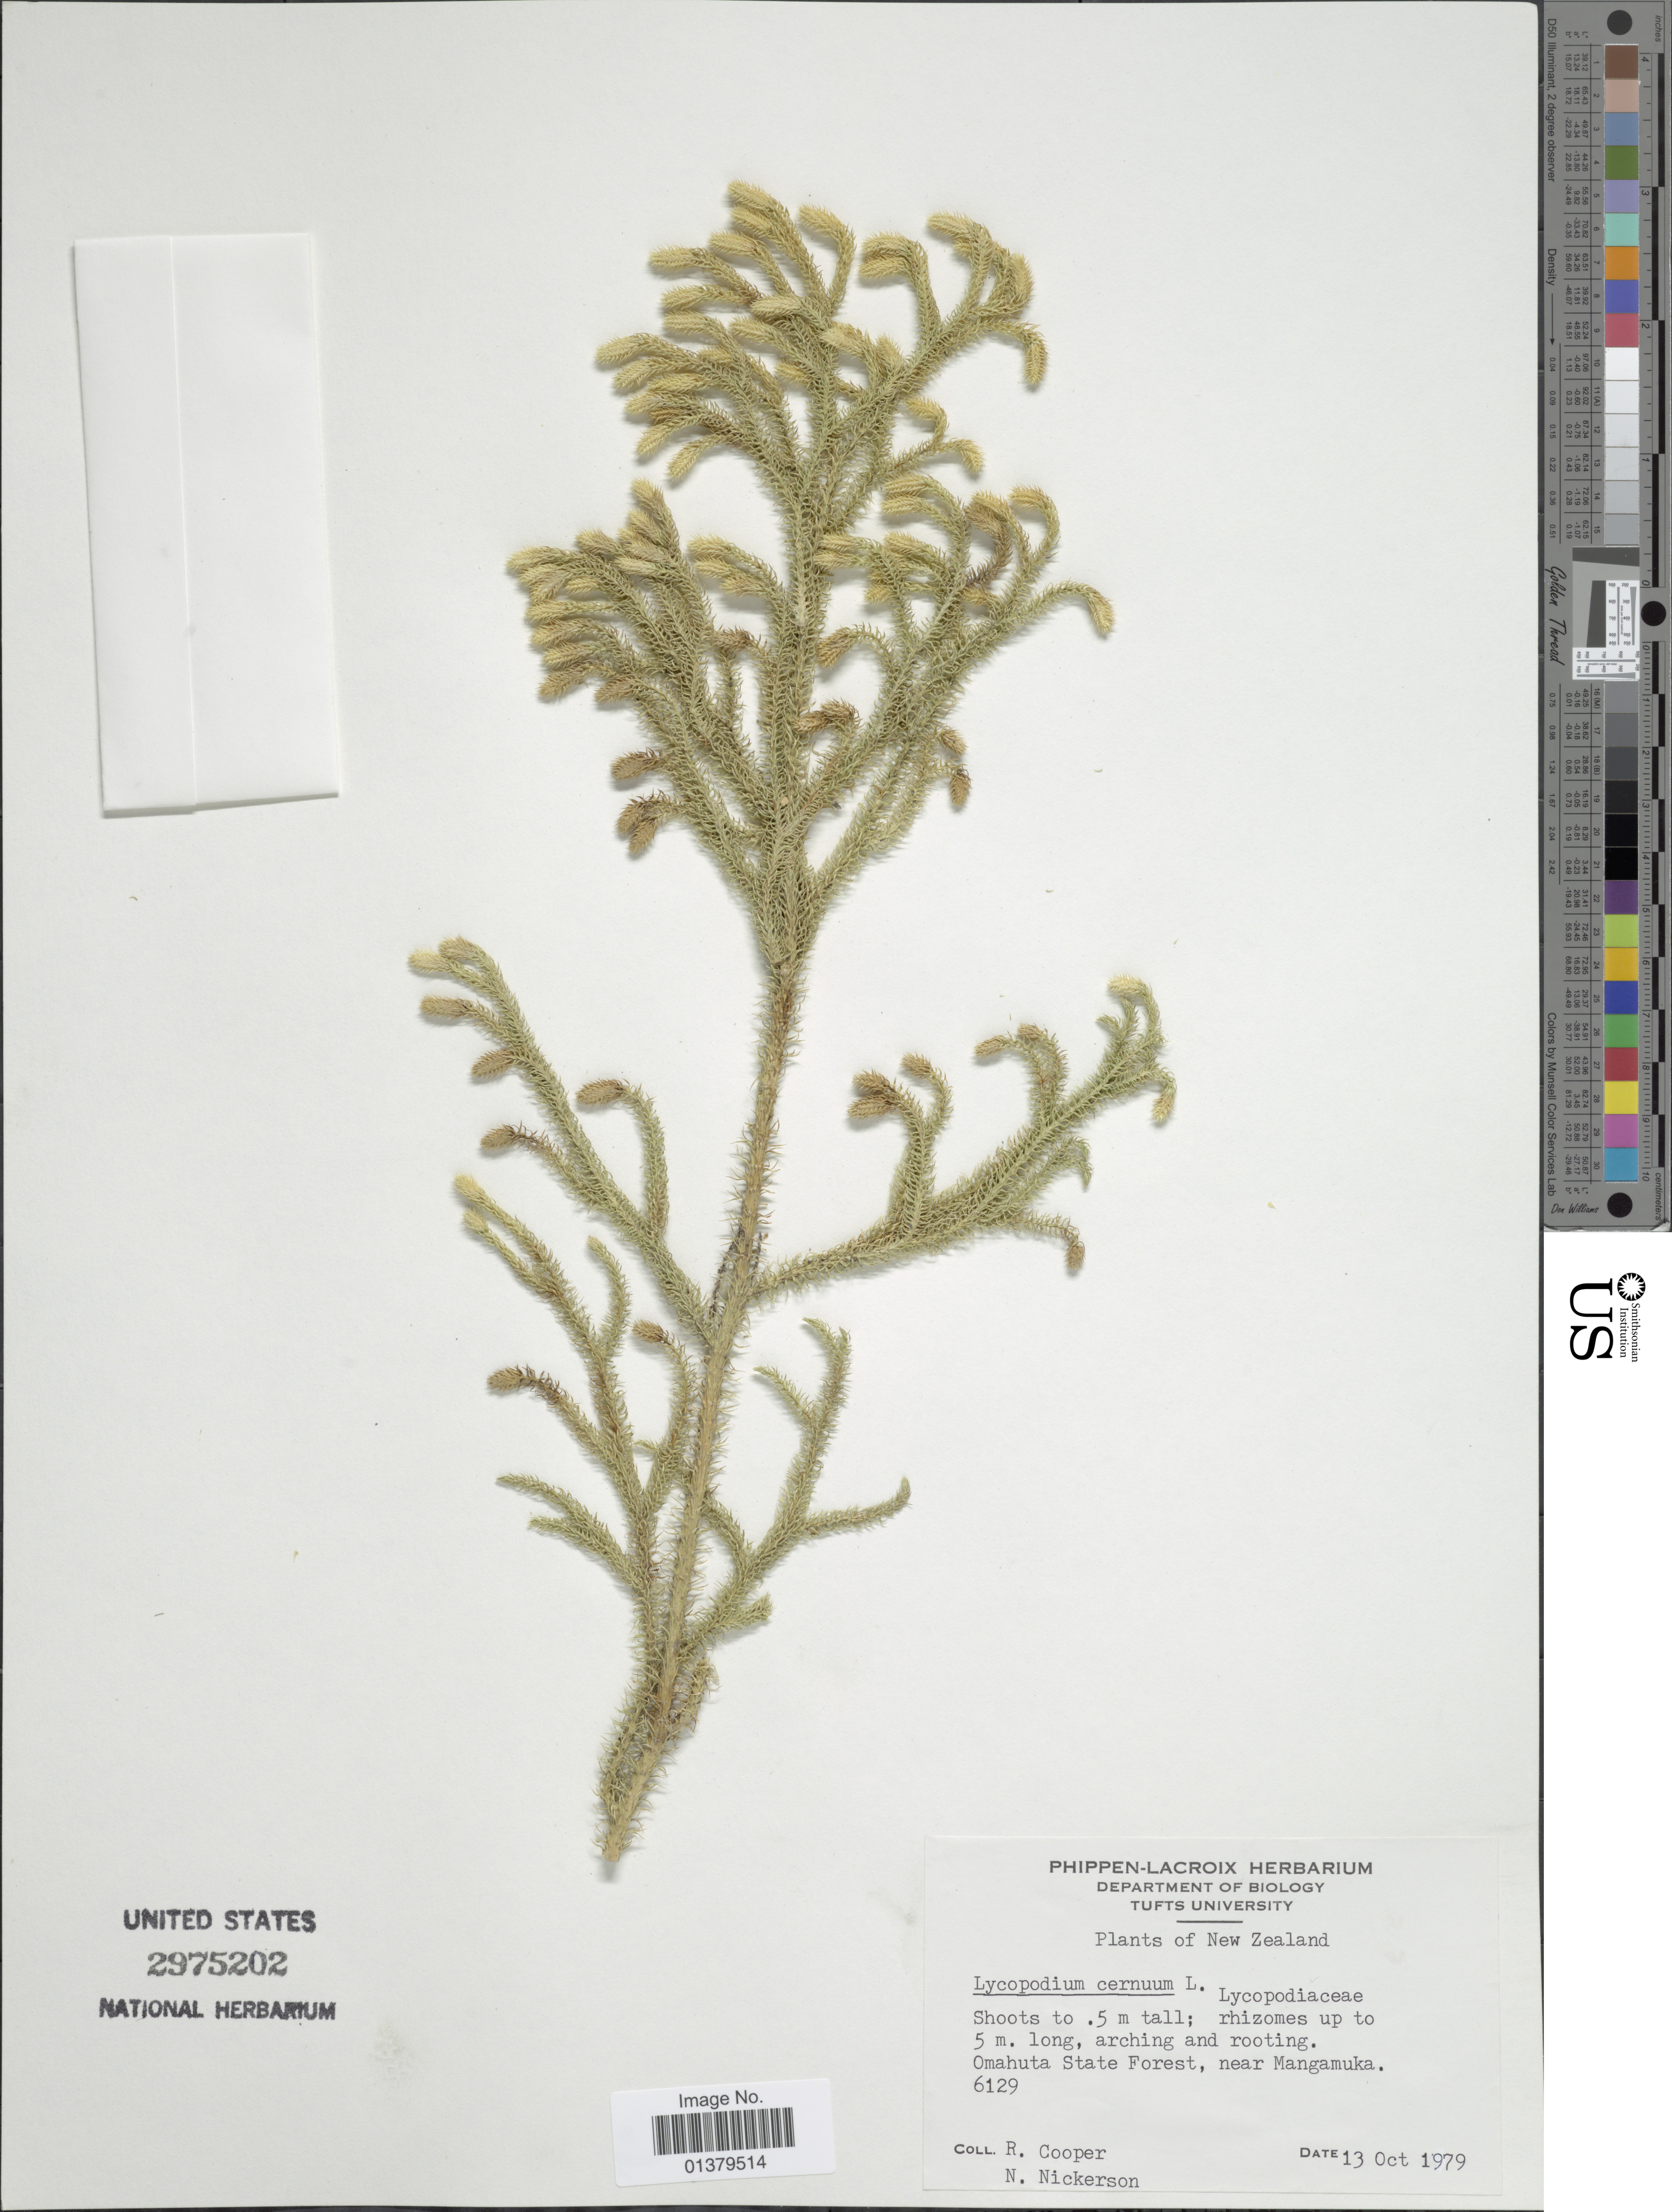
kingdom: Plantae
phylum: Tracheophyta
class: Lycopodiopsida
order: Lycopodiales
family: Lycopodiaceae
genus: Palhinhaea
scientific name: Palhinhaea cernua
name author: (L.) Vasc. & Franco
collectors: R. Cooper & N. Nickerson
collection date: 1979-10-13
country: New Zealand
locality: Omahuta State Forest, near Mangamuka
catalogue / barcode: US 2975202